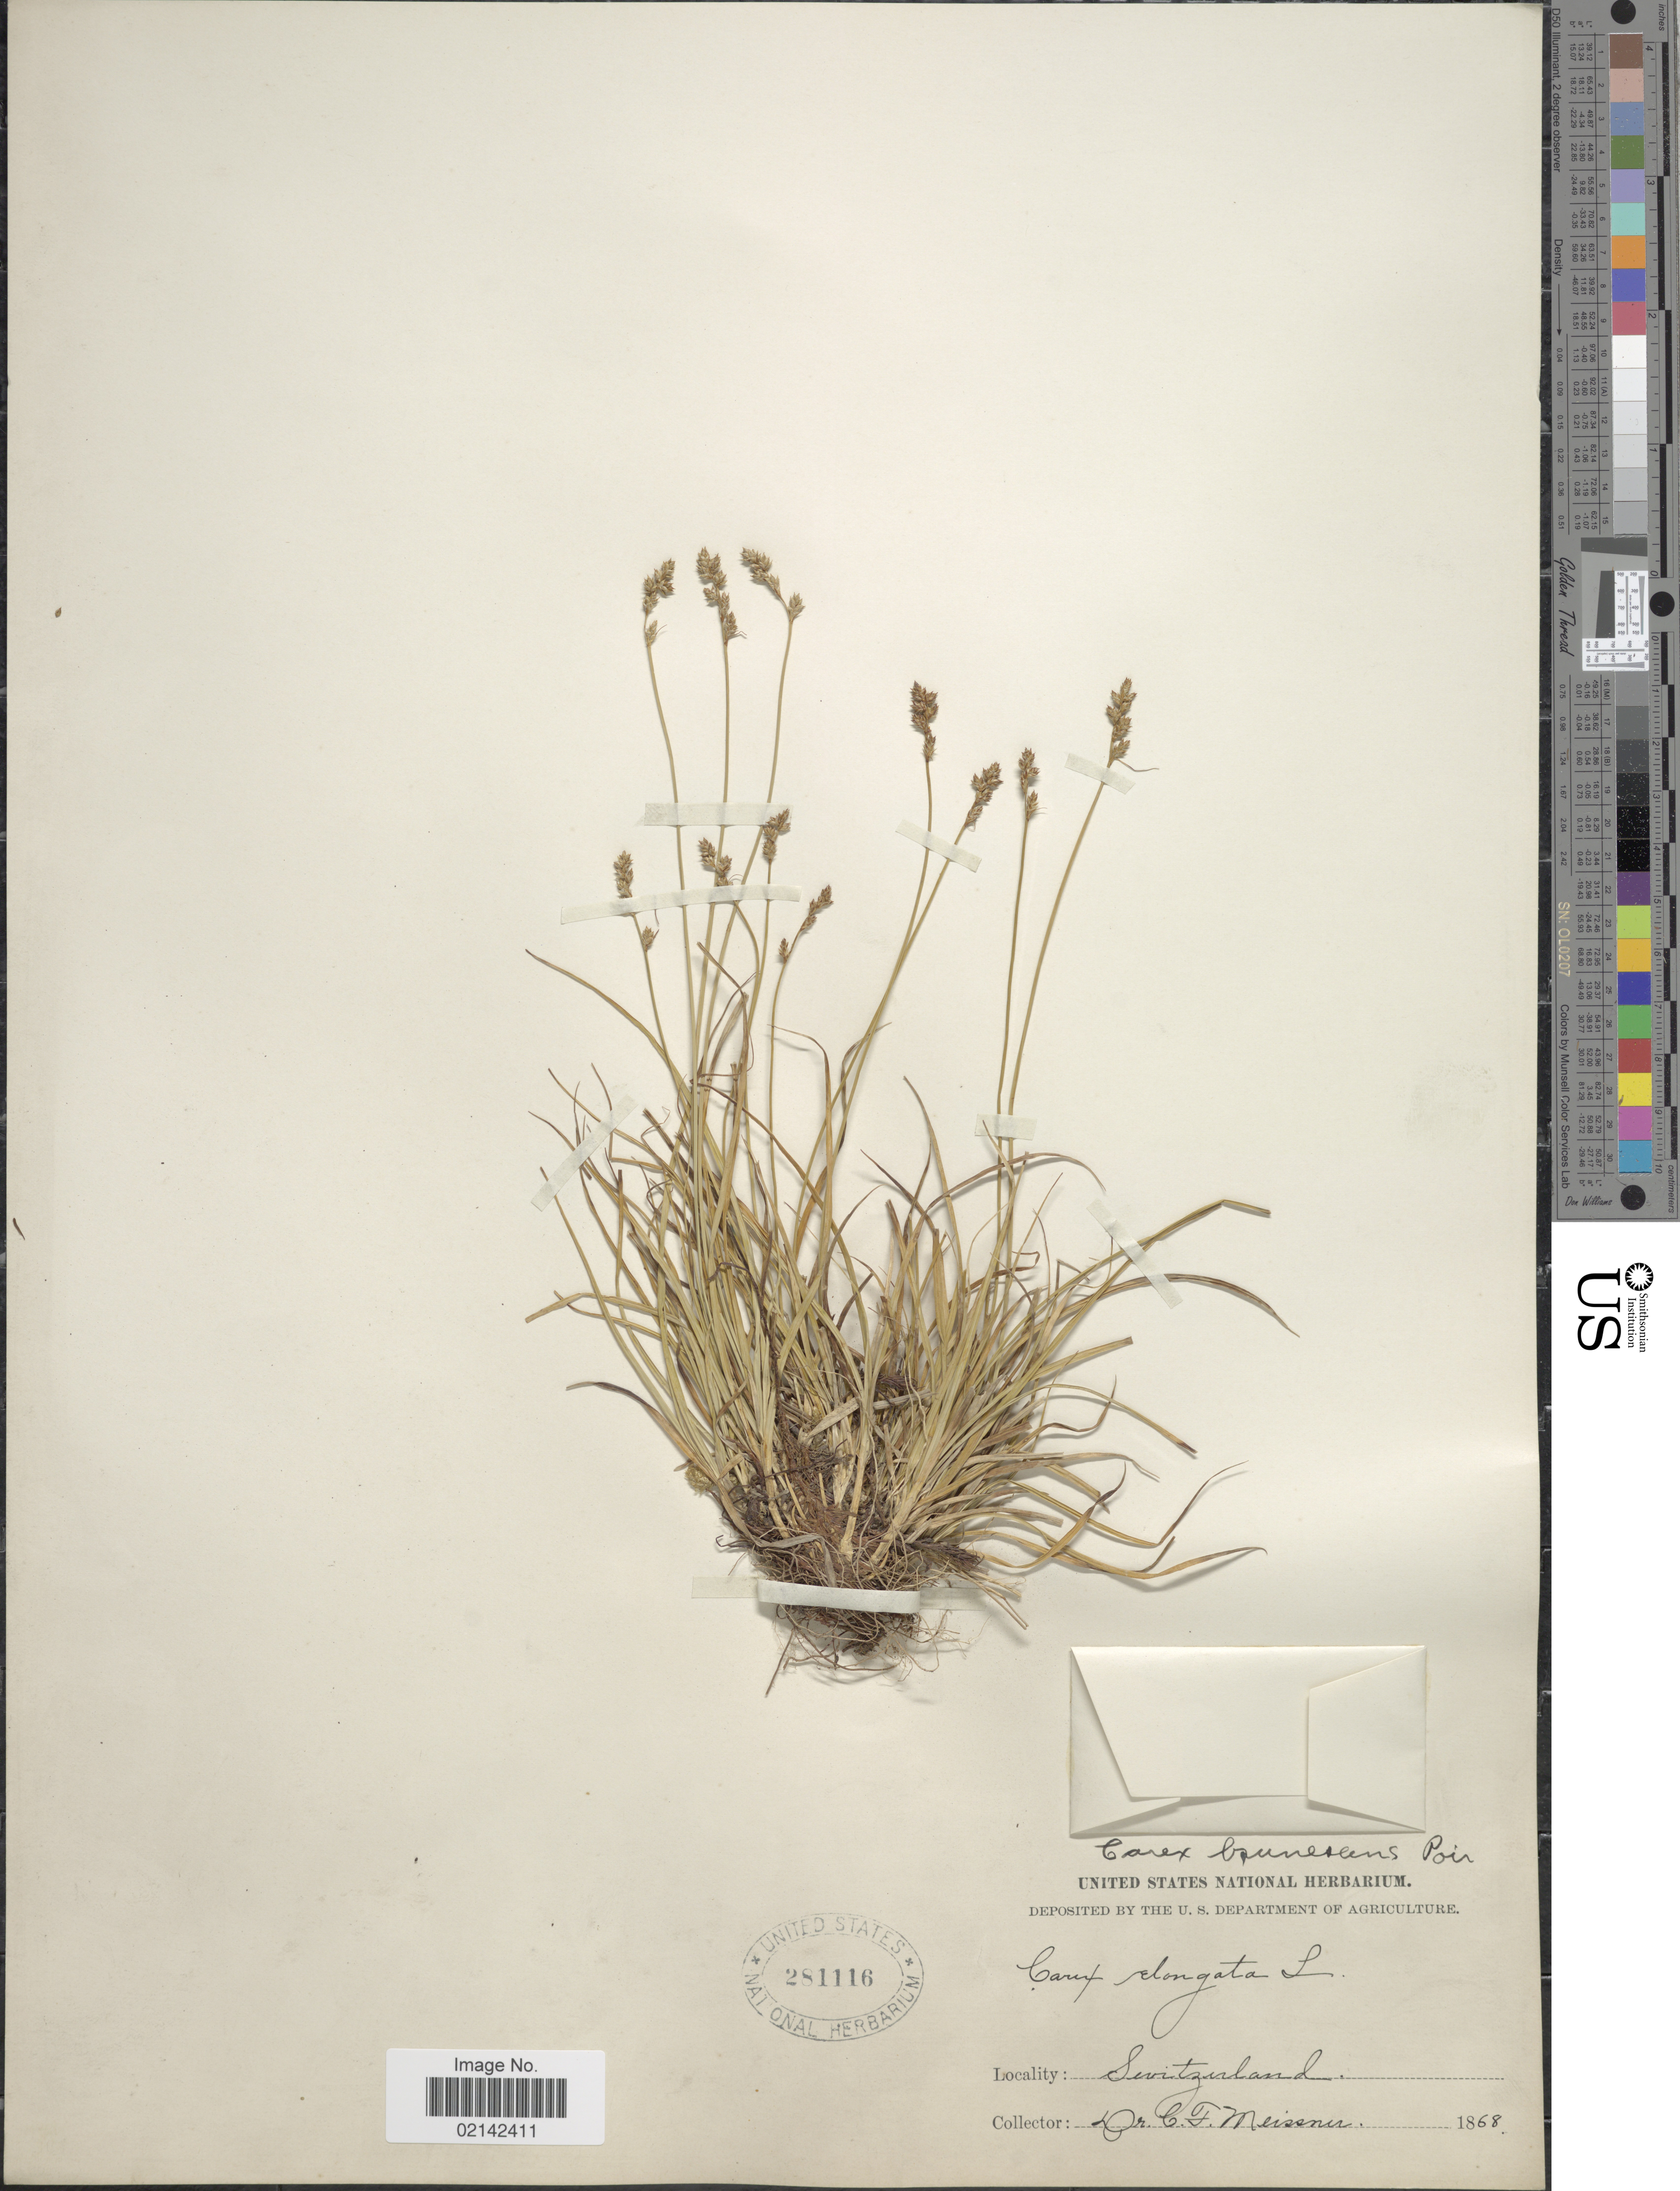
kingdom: Plantae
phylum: Tracheophyta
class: Liliopsida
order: Poales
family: Cyperaceae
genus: Carex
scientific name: Carex brunnescens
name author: (Pers.) Poir.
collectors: C. F. W. Meissner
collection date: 1868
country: Switzerland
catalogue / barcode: US 281116